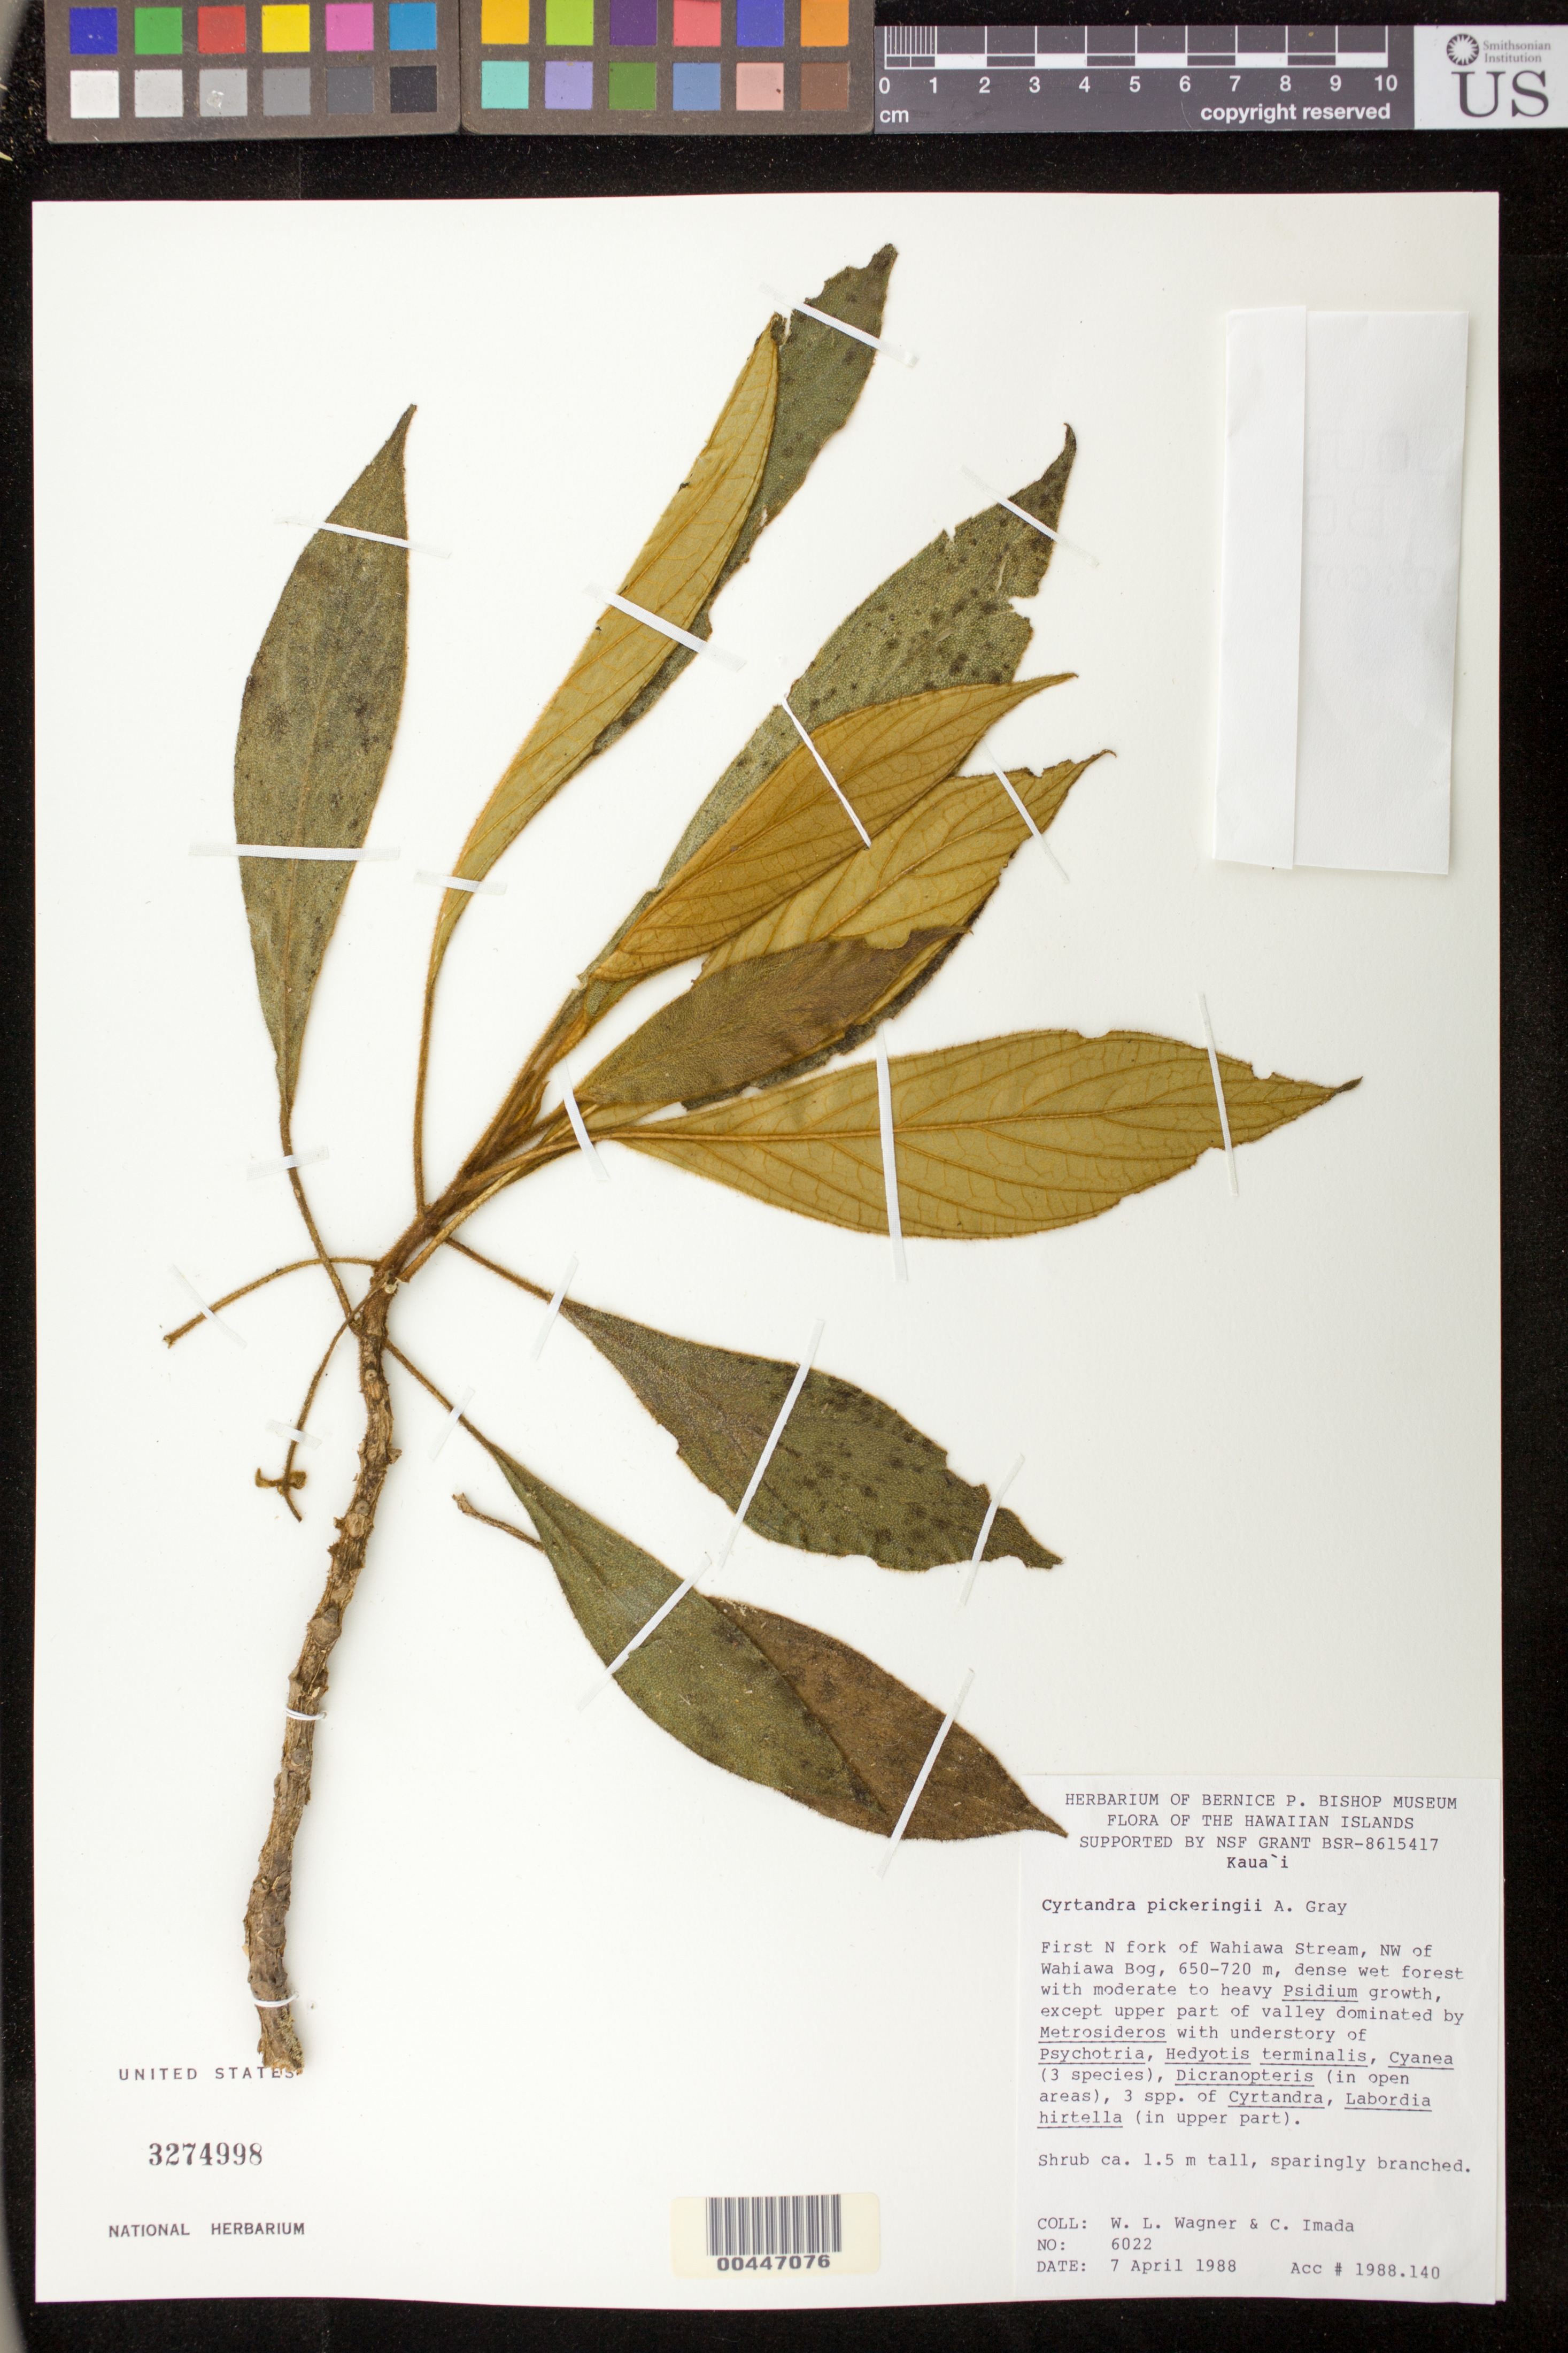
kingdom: Plantae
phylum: Tracheophyta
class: Magnoliopsida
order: Lamiales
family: Gesneriaceae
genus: Cyrtandra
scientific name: Cyrtandra pickeringii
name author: A. Gray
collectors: W. L. Wagner & C. Imada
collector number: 6022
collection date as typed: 07 Apr 1988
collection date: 1988-04-07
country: United States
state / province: Hawaii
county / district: Kauai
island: Kaua'i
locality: First N fork of Wahiawa stream, NW of Wahiawa bog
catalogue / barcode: US 3274998